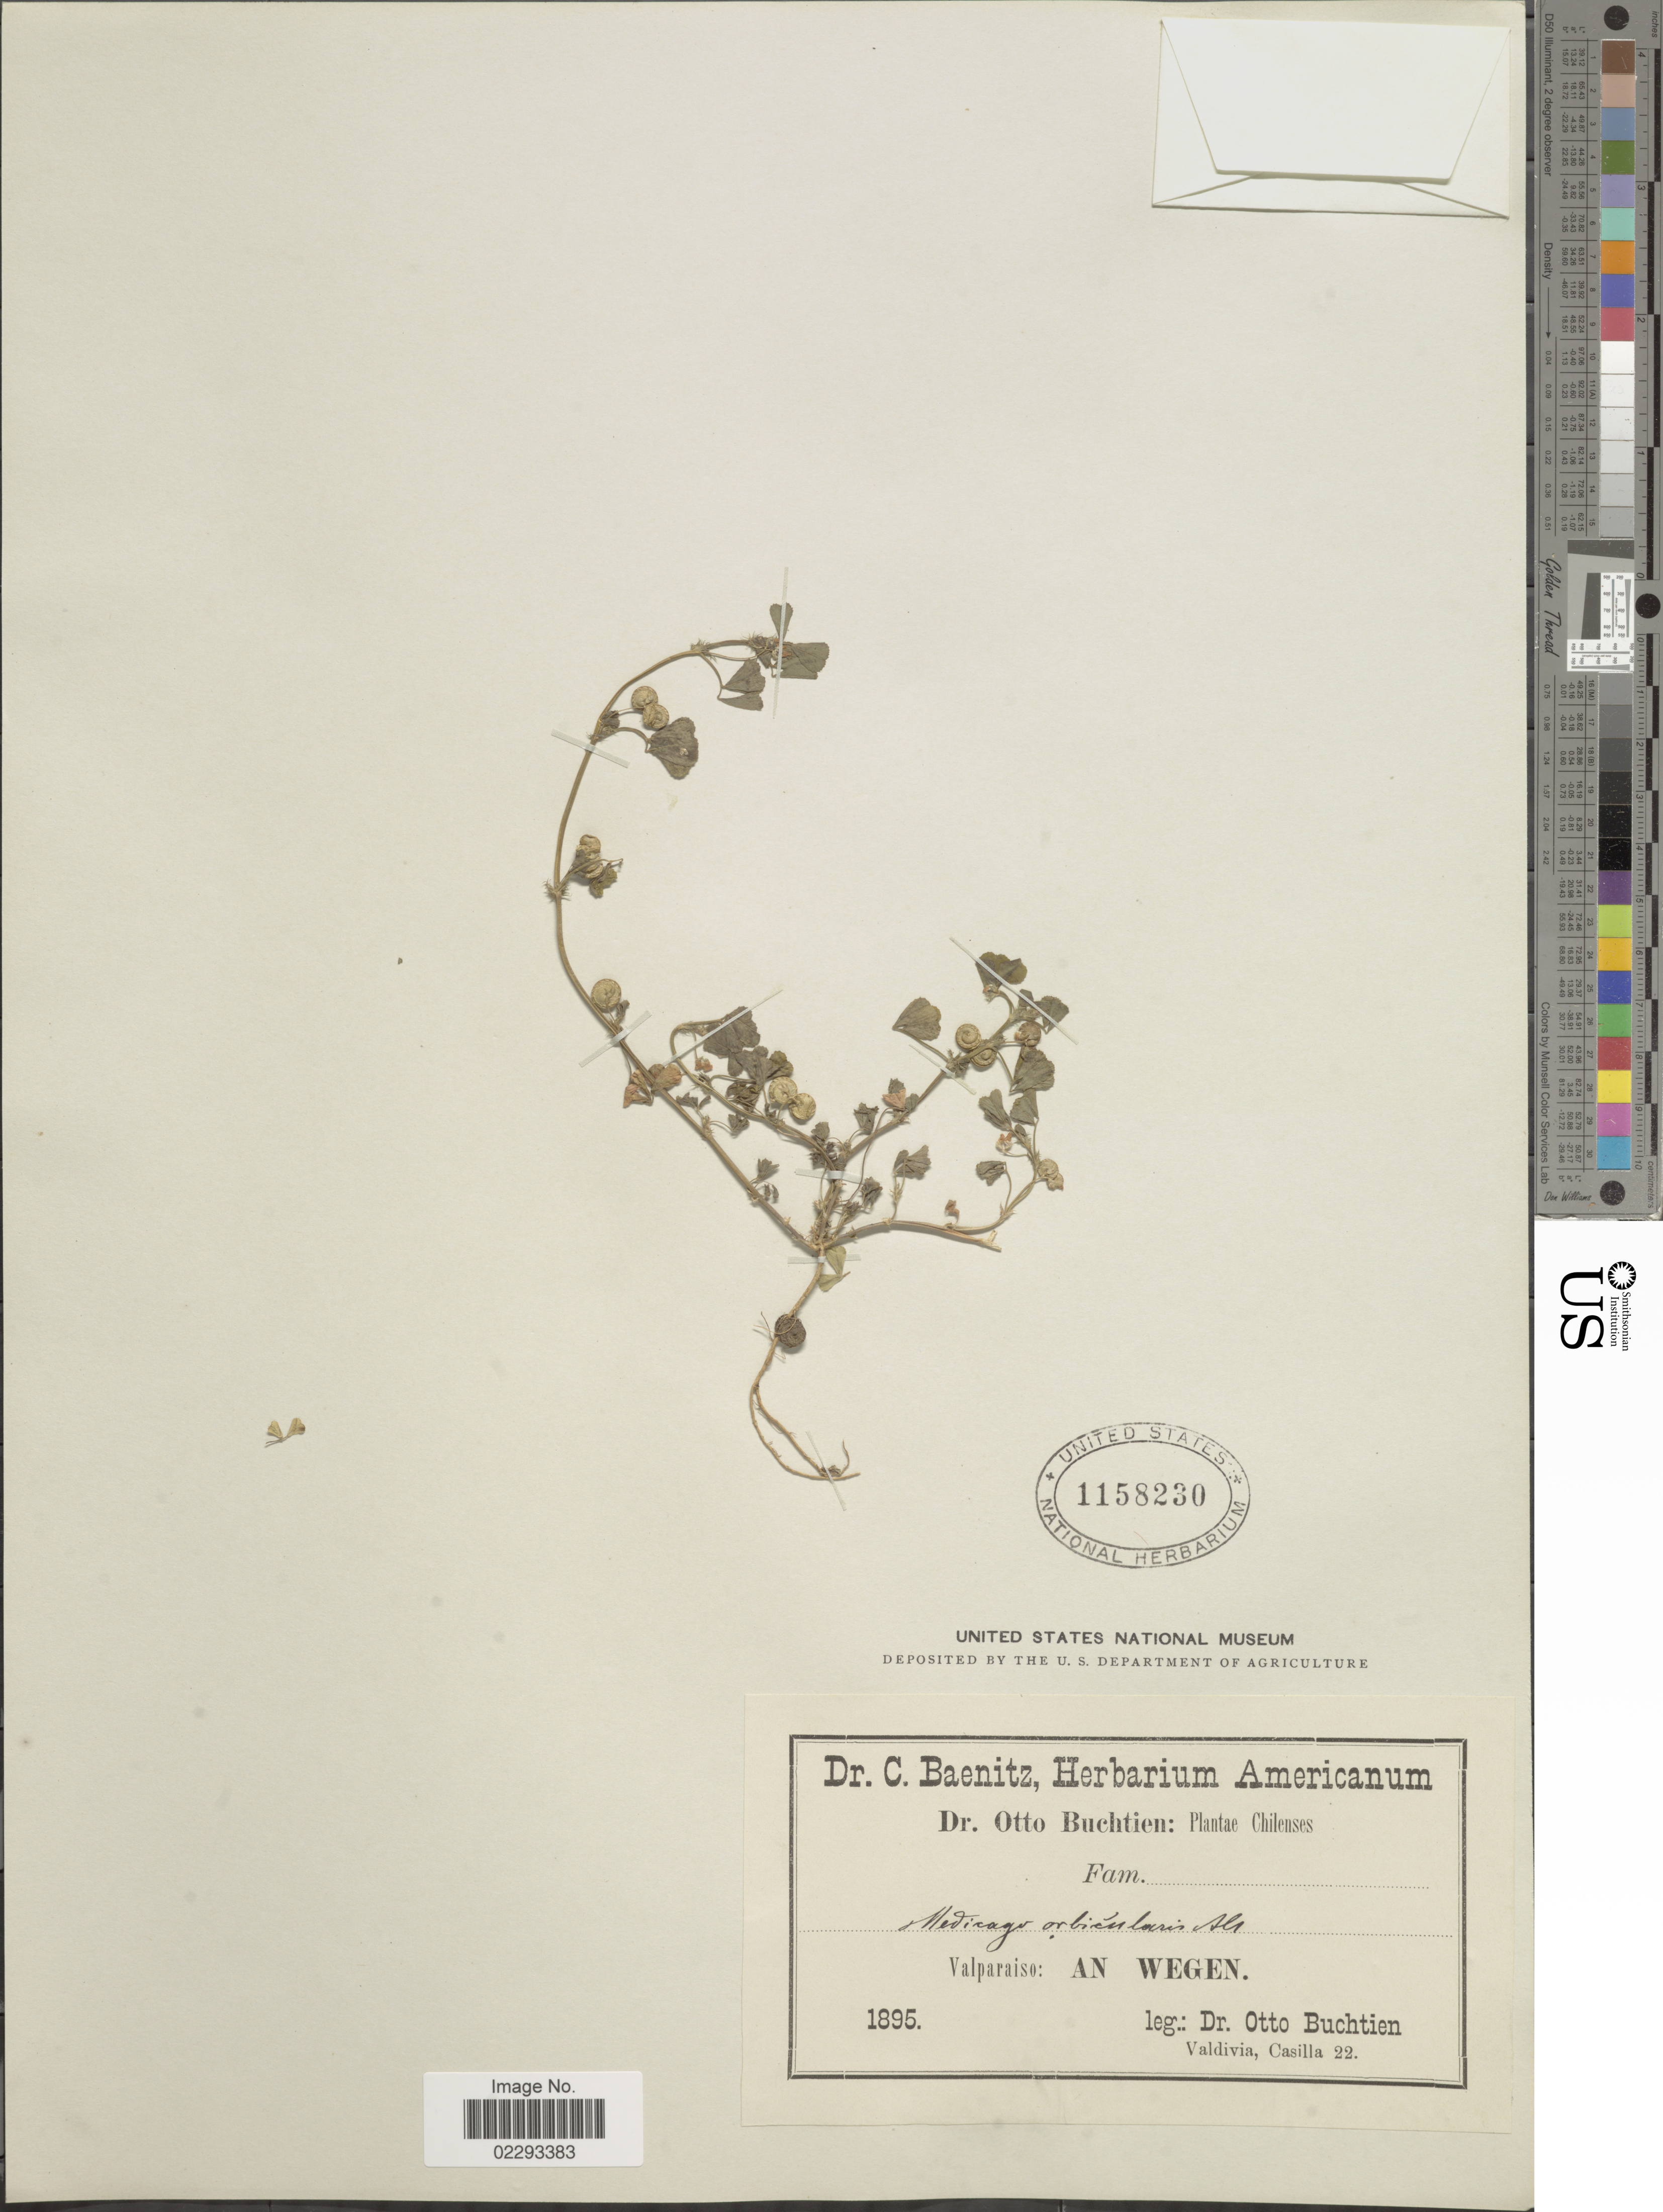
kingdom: Plantae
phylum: Tracheophyta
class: Magnoliopsida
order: Fabales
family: Fabaceae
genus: Medicago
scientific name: Medicago orbicularis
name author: (L.) Bartal.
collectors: O. Buchtien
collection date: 1895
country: Chile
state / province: Valparaíso (V)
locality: An Wegen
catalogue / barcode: US 1158230